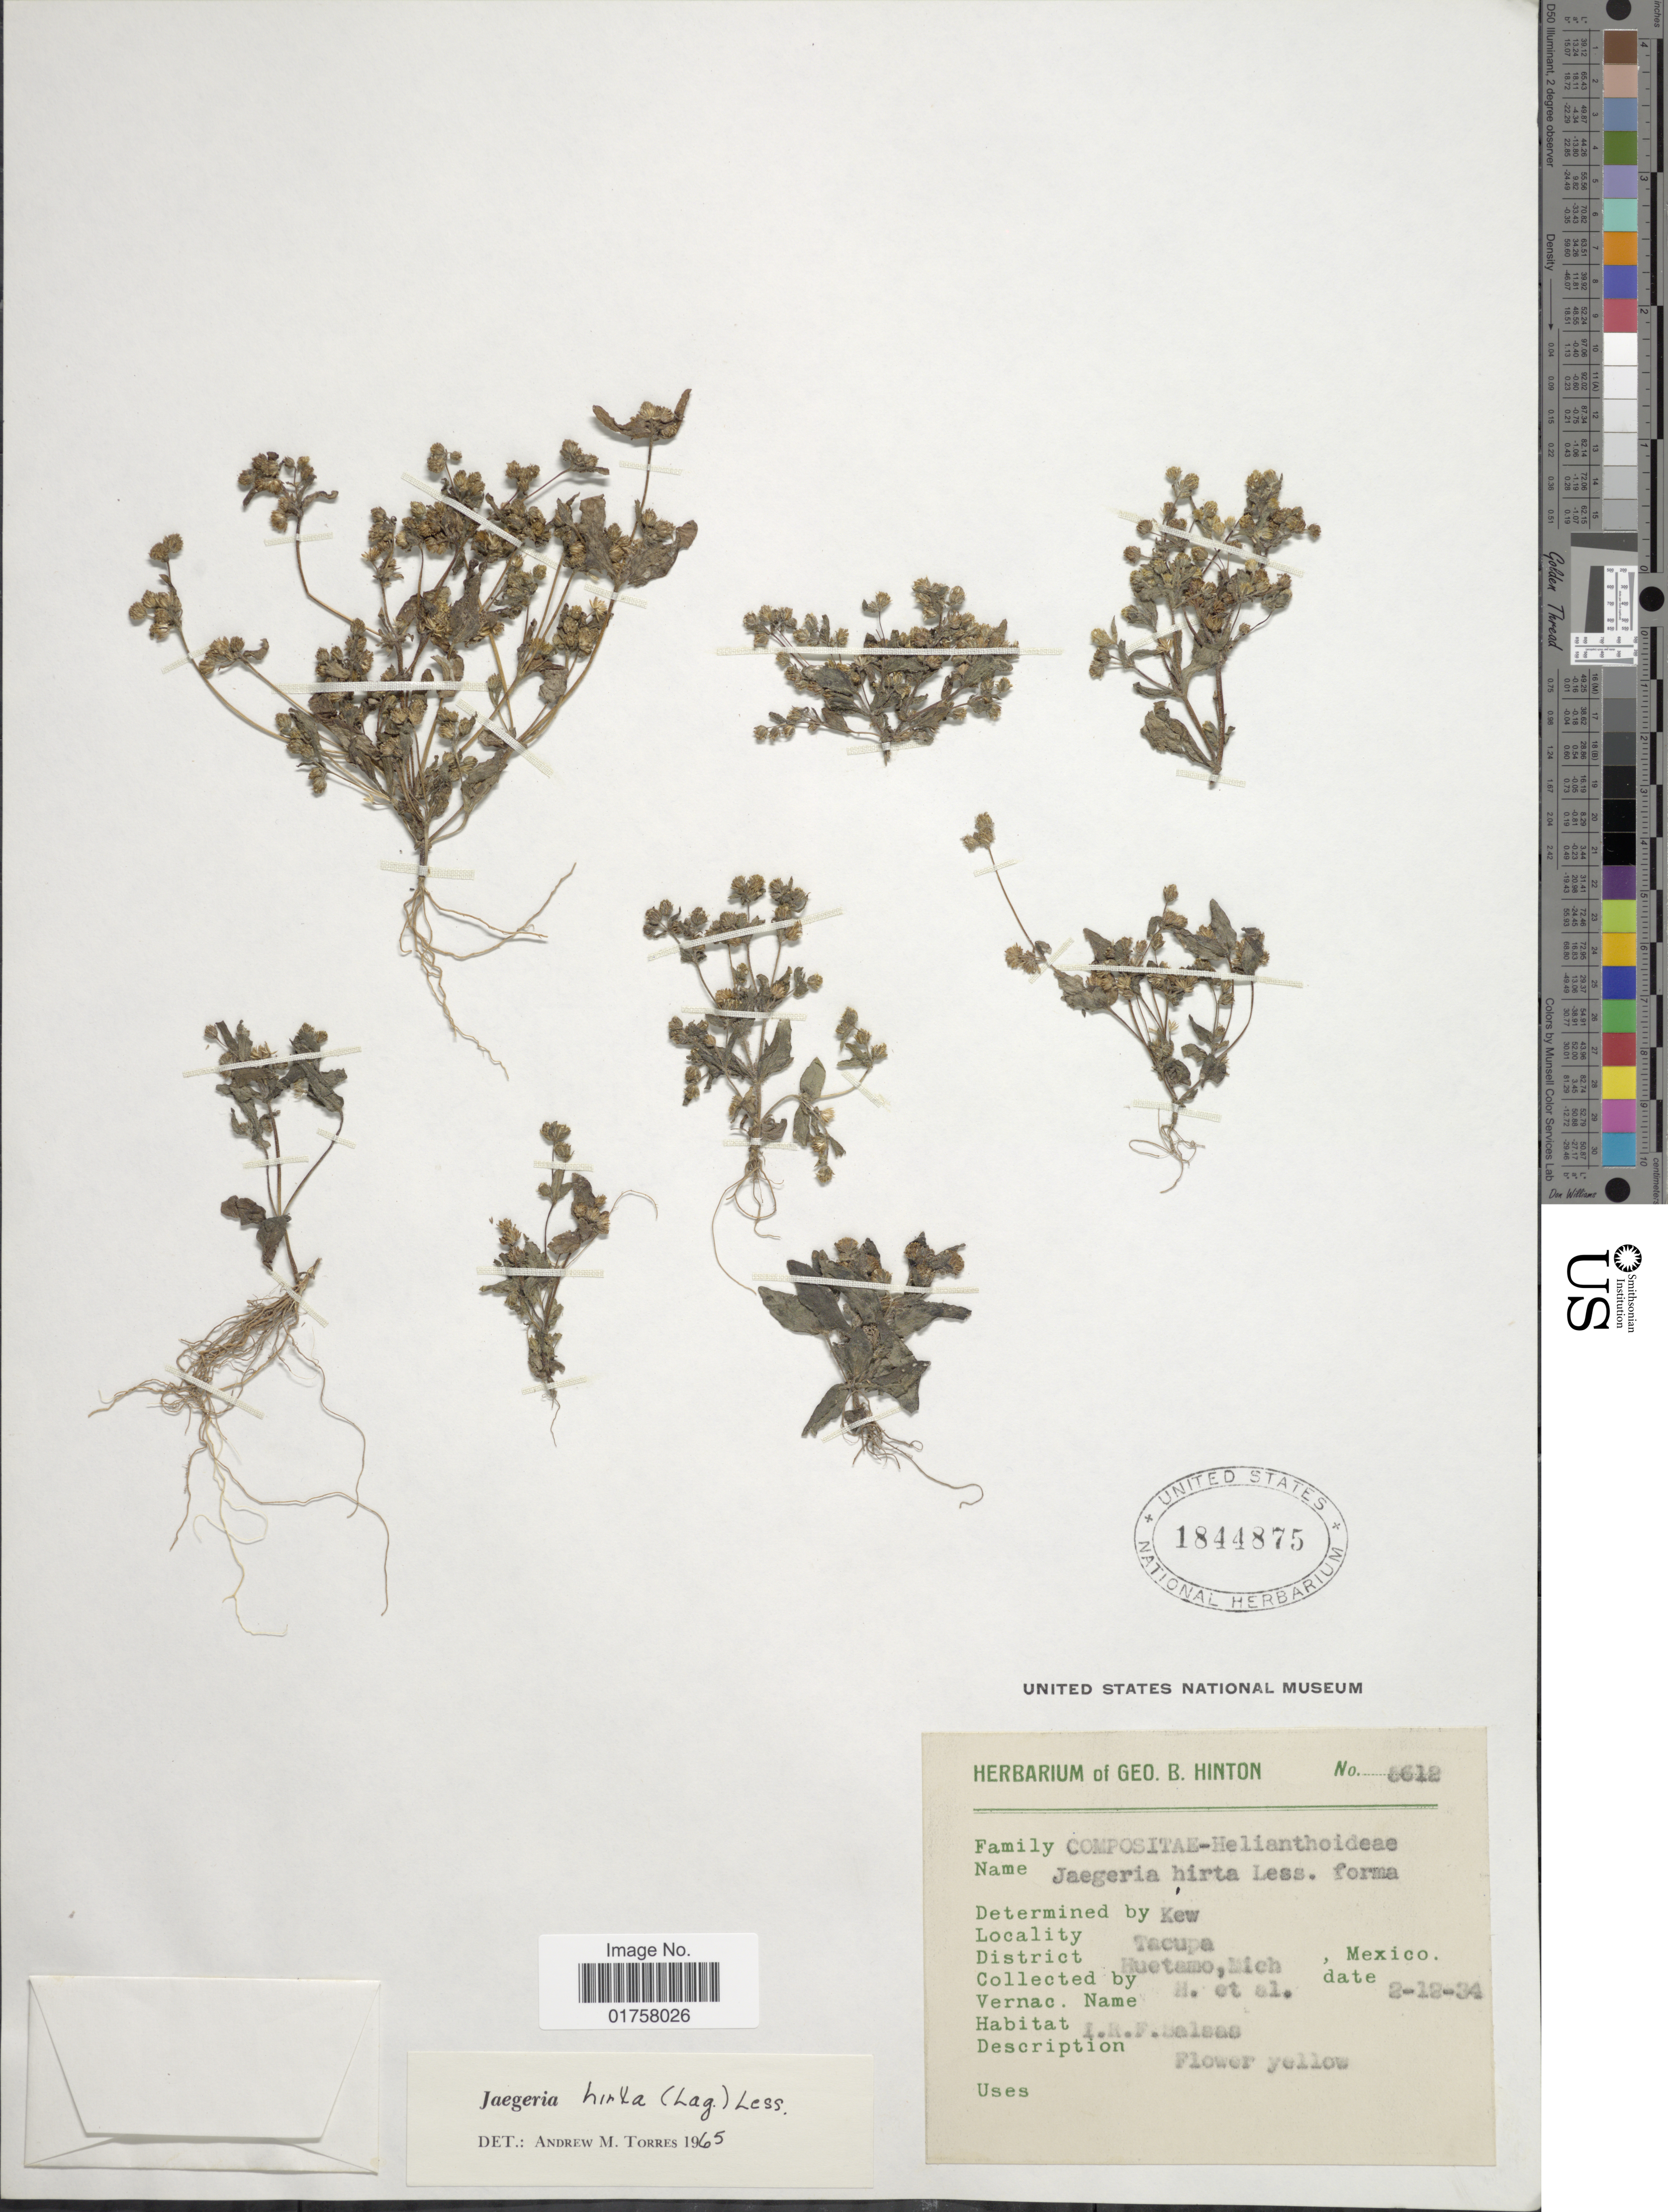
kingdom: Plantae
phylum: Tracheophyta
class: Magnoliopsida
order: Asterales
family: Asteraceae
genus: Jaegeria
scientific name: Jaegeria hirta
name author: (Lag.) Less.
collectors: G. B. Hinton & et al.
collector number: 8612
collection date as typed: Transcribed d/m/y: 12/2/34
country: Mexico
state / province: Michoacán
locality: Tacupa, District Huetamo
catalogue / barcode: US 1844875